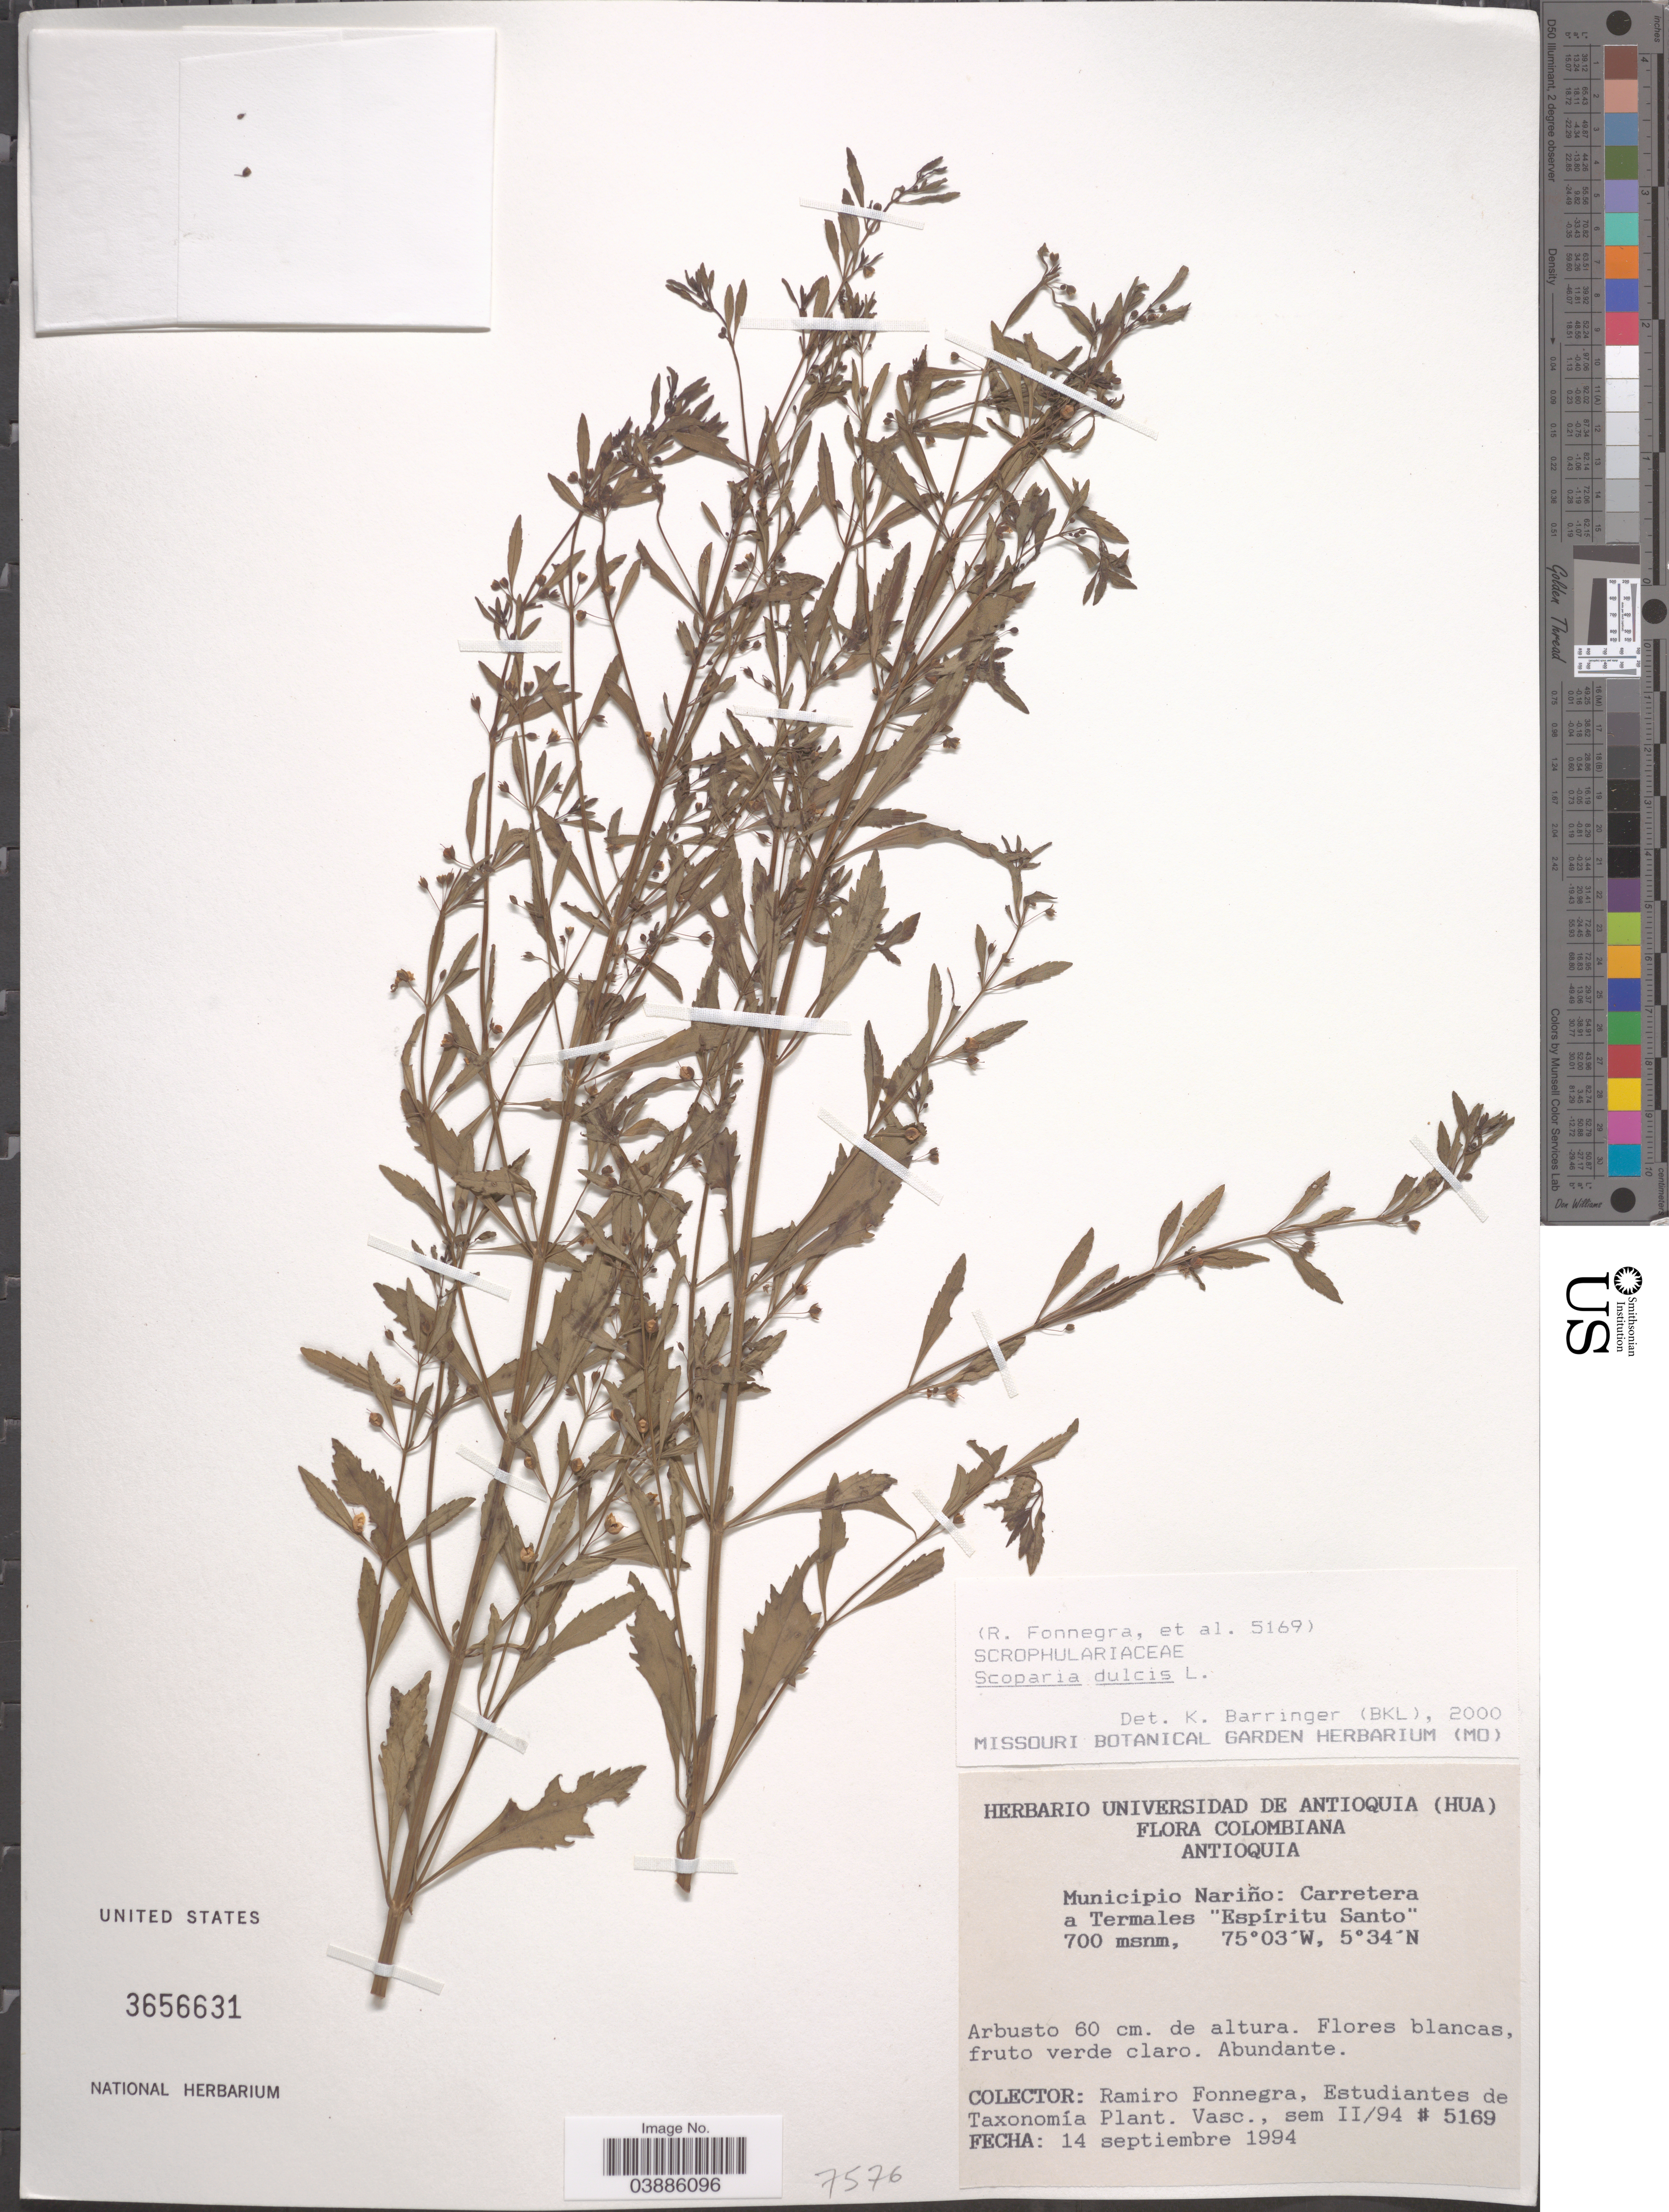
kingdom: Plantae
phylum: Tracheophyta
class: Magnoliopsida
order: Lamiales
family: Plantaginaceae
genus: Scoparia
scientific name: Scoparia dulcis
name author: L.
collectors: R. Fonnegra G. & Estudiantes de Taxonomía de Plant. Vasculares sem., II/94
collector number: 5169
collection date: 1994-09-14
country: Colombia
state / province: Nariño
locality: Antioquia. Municipio Nariño: Carretera a Termales "Espíritu Santo".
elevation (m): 700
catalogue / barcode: US 3656631